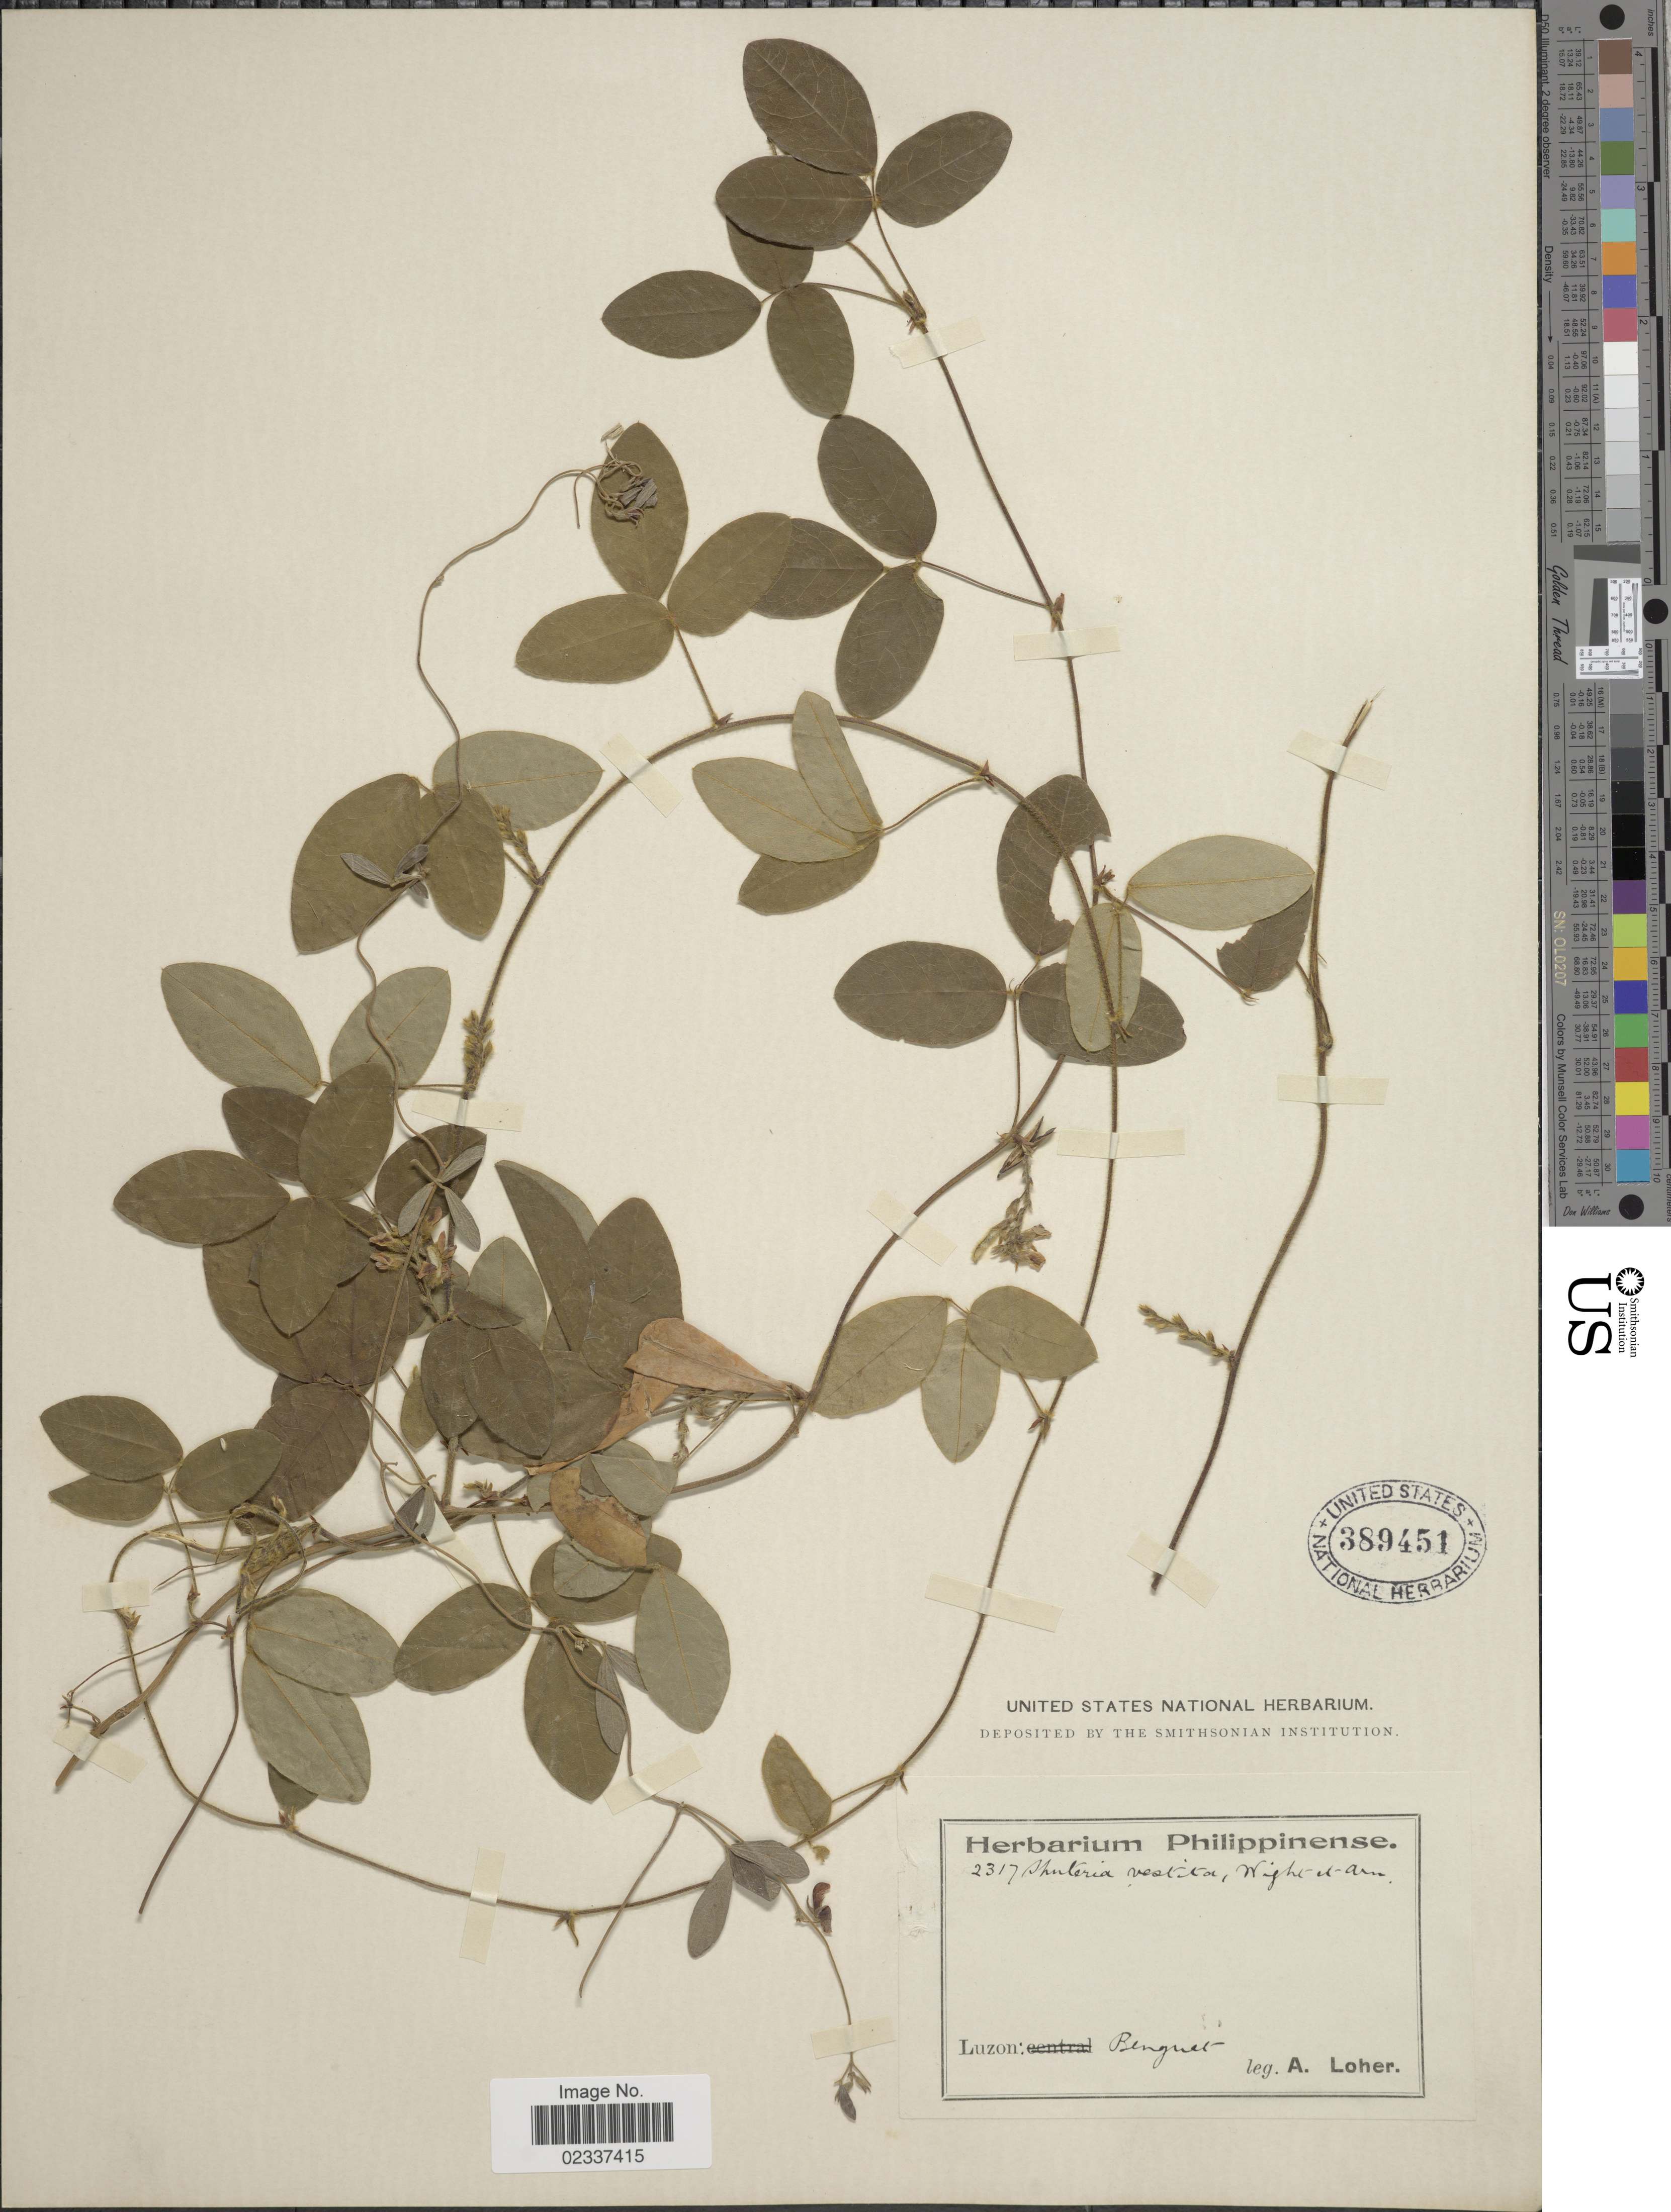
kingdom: Plantae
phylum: Tracheophyta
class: Magnoliopsida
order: Fabales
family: Fabaceae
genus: Shuteria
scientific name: Shuteria vestita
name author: Wight & Arn.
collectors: A. Loher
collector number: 2317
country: Philippines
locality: Benguet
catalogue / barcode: US 389451